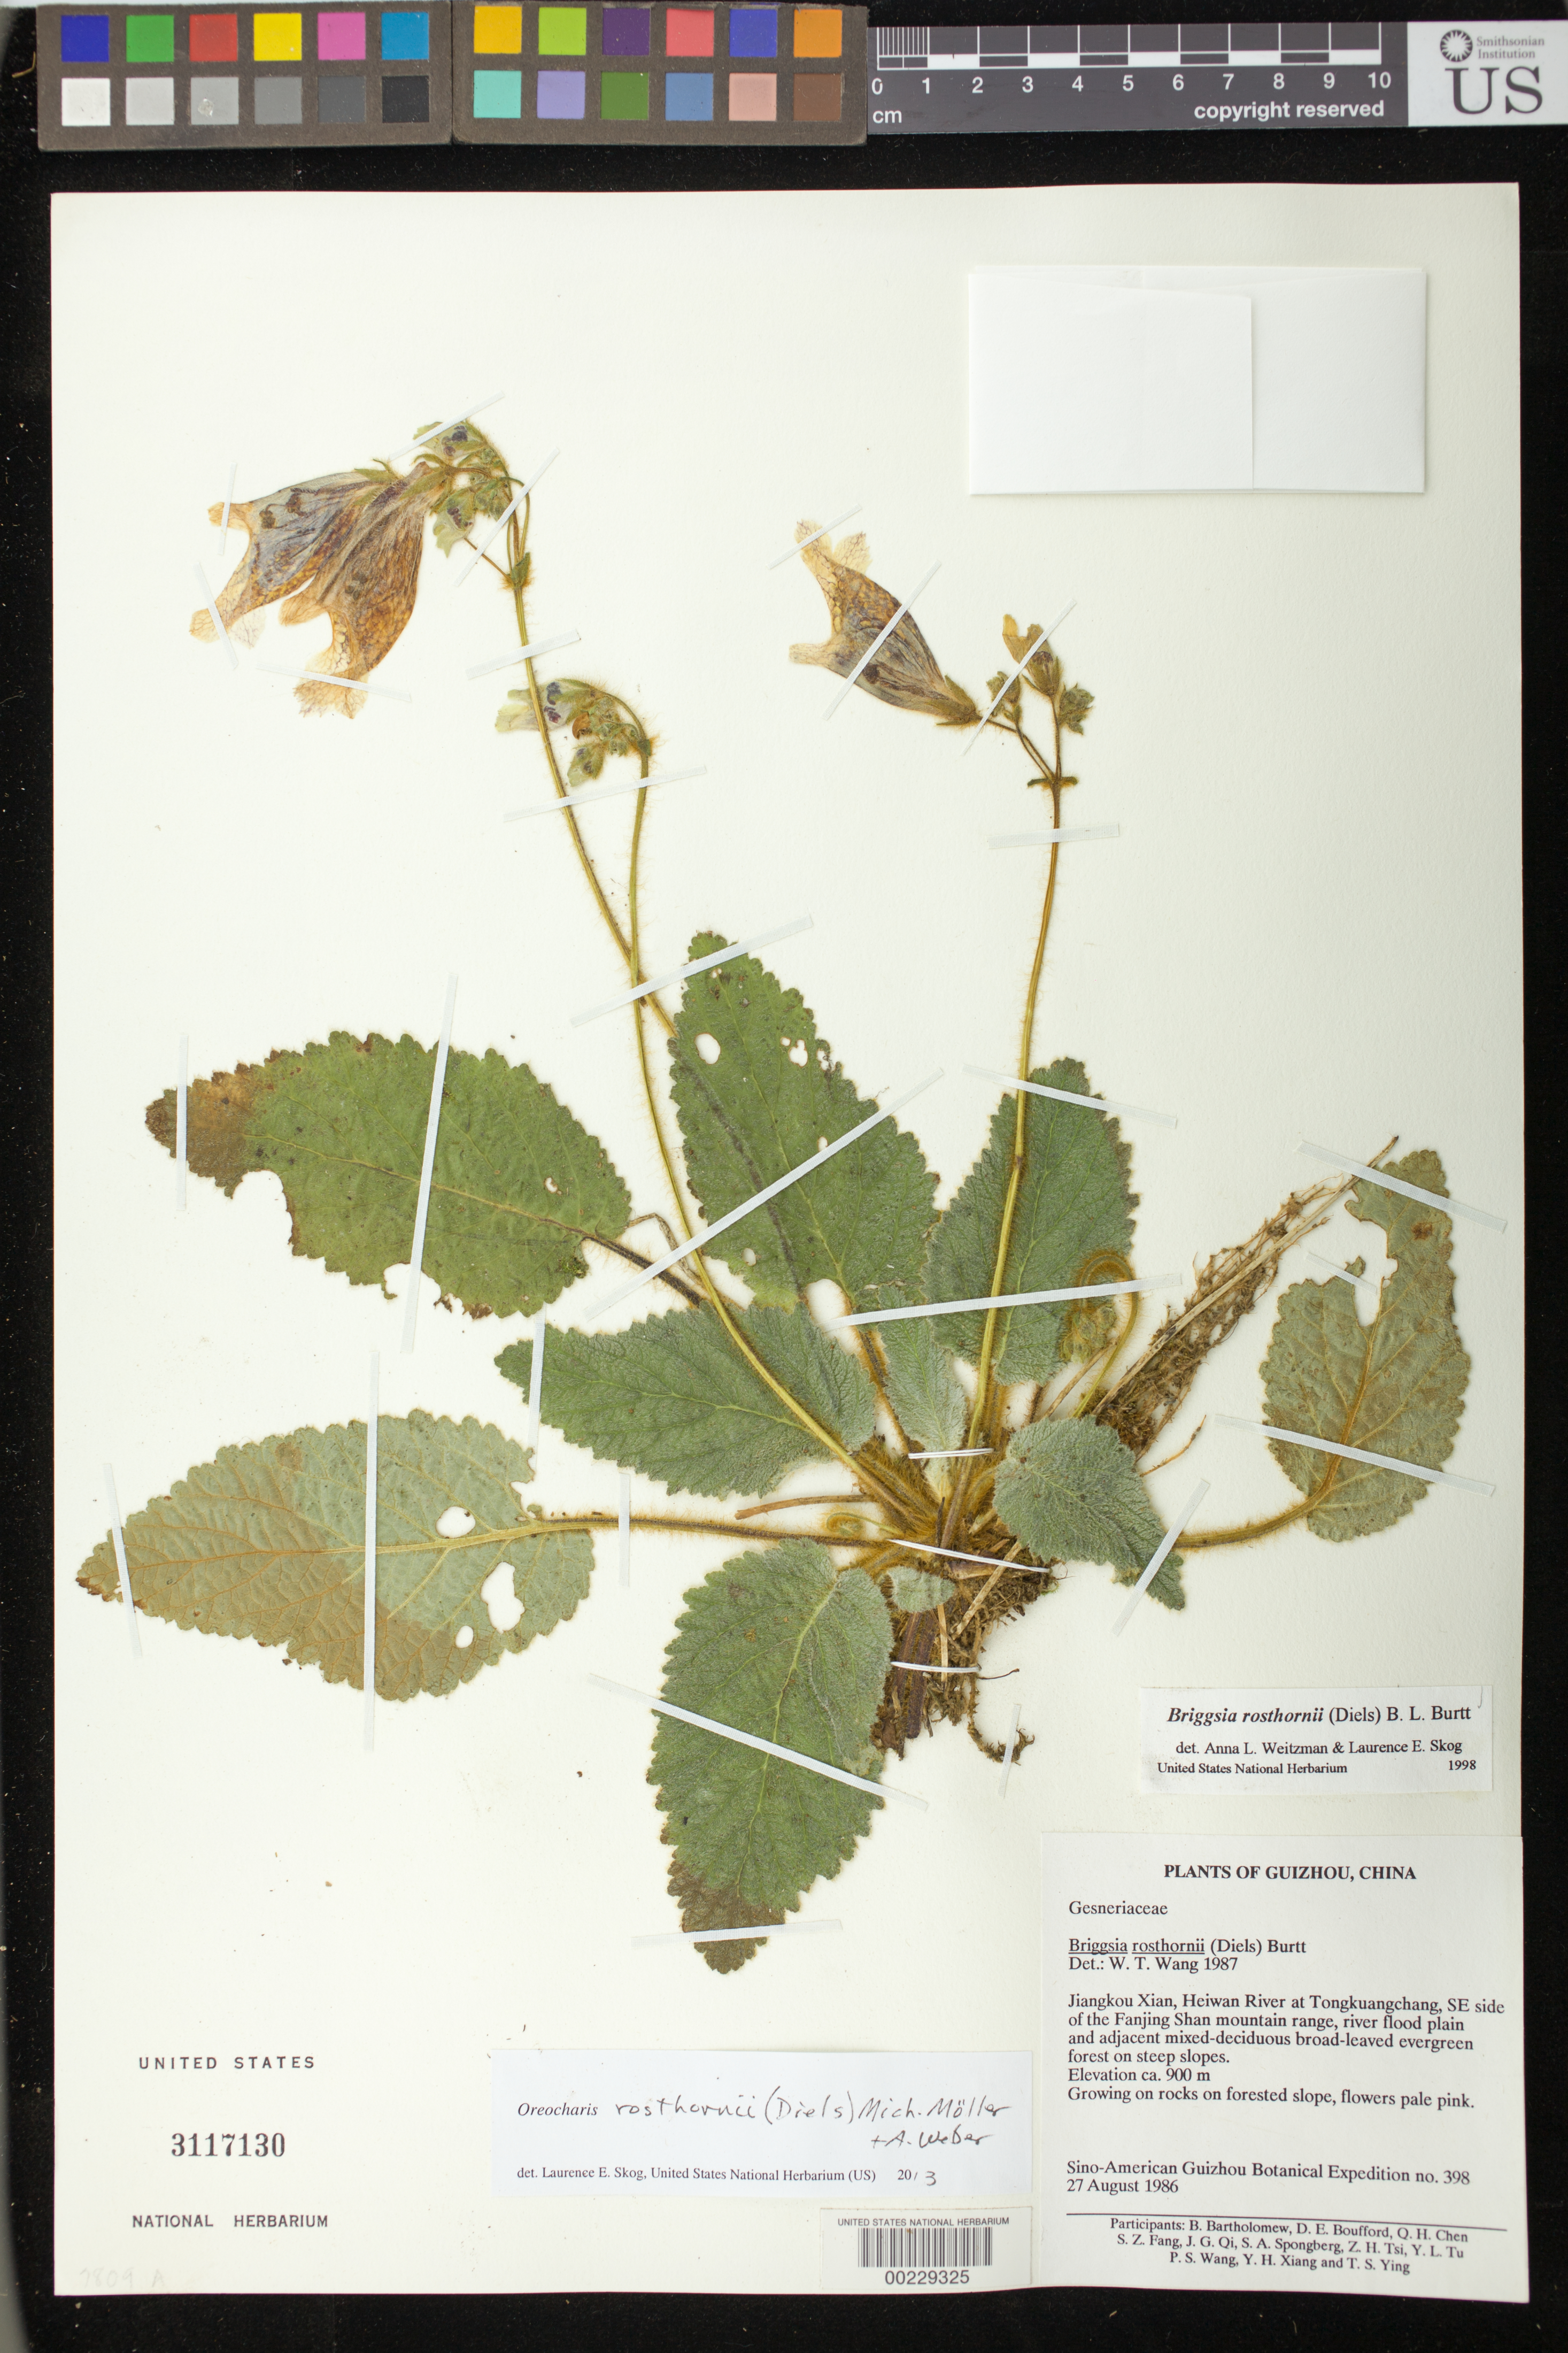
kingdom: Plantae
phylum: Tracheophyta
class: Magnoliopsida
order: Lamiales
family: Gesneriaceae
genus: Oreocharis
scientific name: Oreocharis rosthornii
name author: (Diels) Mich. Möller & A. Weber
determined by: Skog, Laurence E.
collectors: Sino-Amer. Guizhou Bot. Exped.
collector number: S-AGBE 398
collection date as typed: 27 Aug 1986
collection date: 1986-08-27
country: China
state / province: Guizhou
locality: Jiangkou xian, heiwan river at tongkuangchang, se side of the fanjing shan mountain range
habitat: River flood plain & adjacent mixed-deciduous broad-leaved forest, growing on rocks on forested slope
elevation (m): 900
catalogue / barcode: US 3117130